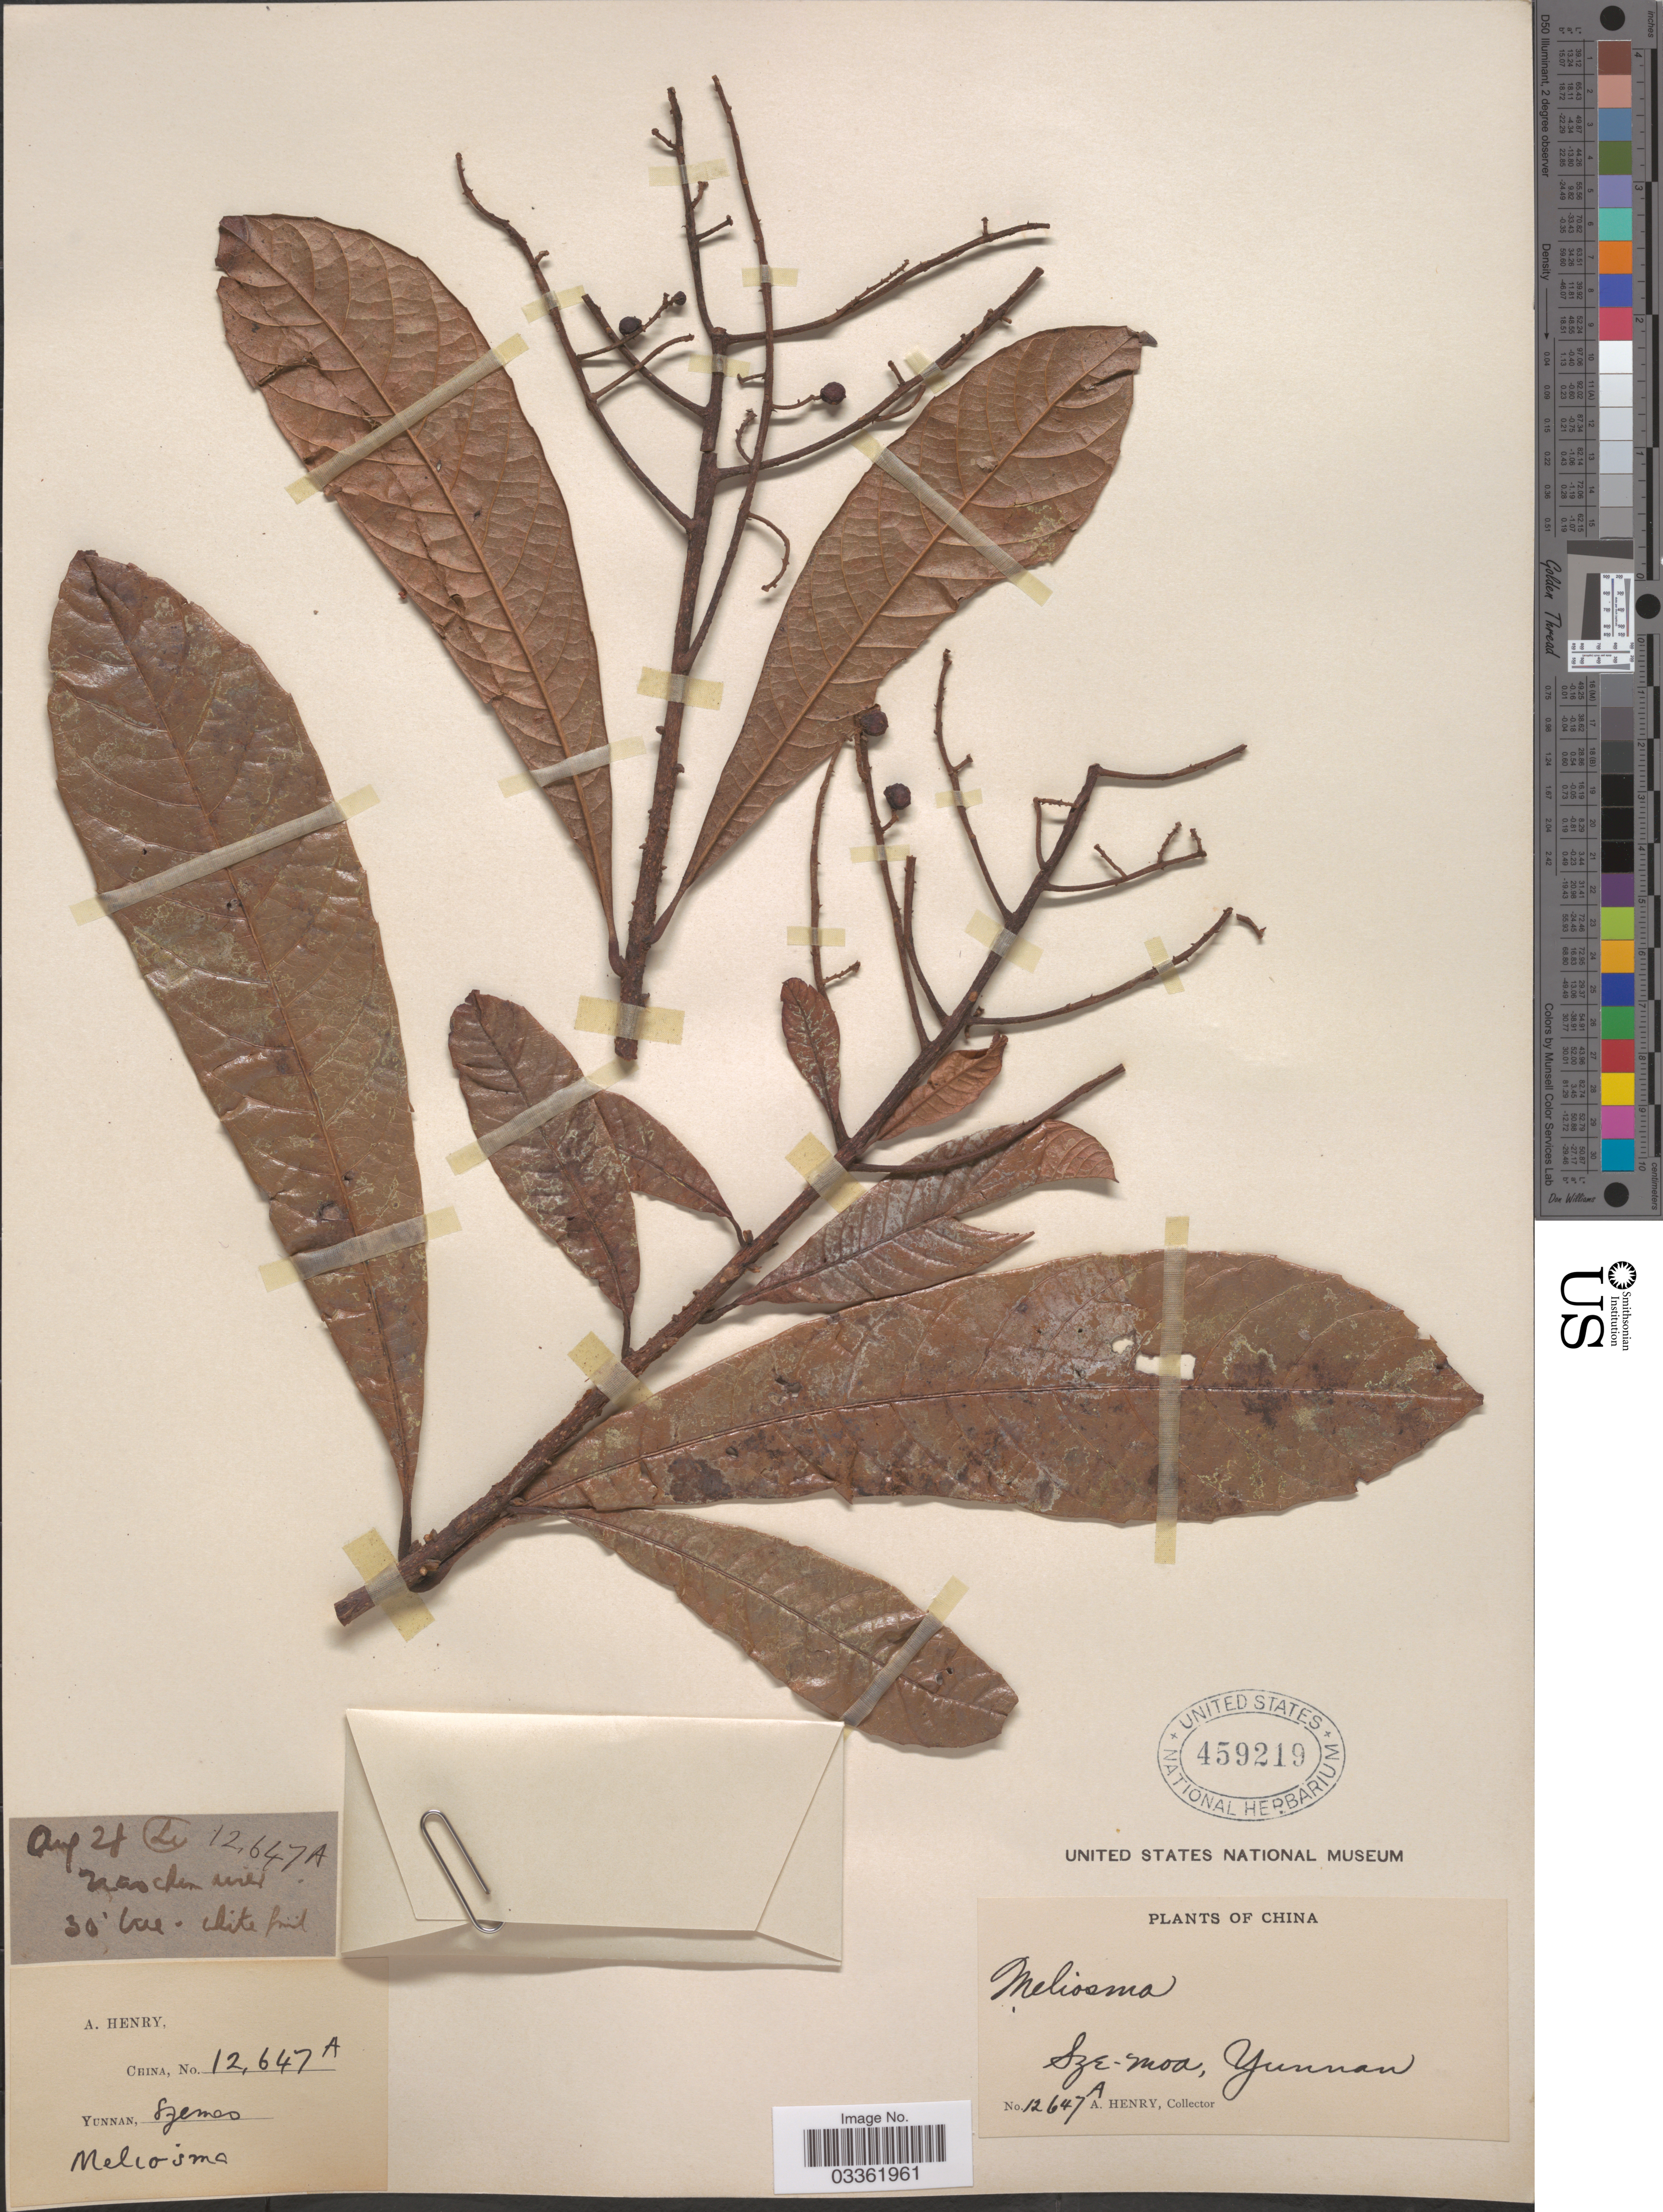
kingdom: Plantae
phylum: Tracheophyta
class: Magnoliopsida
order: Proteales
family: Sabiaceae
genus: Meliosma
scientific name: Meliosma sp.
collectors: A. Henry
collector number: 12647 A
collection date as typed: Transcribed d/m/y: /8/28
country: China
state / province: Yunnan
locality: Sze-moa.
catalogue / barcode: US 459219